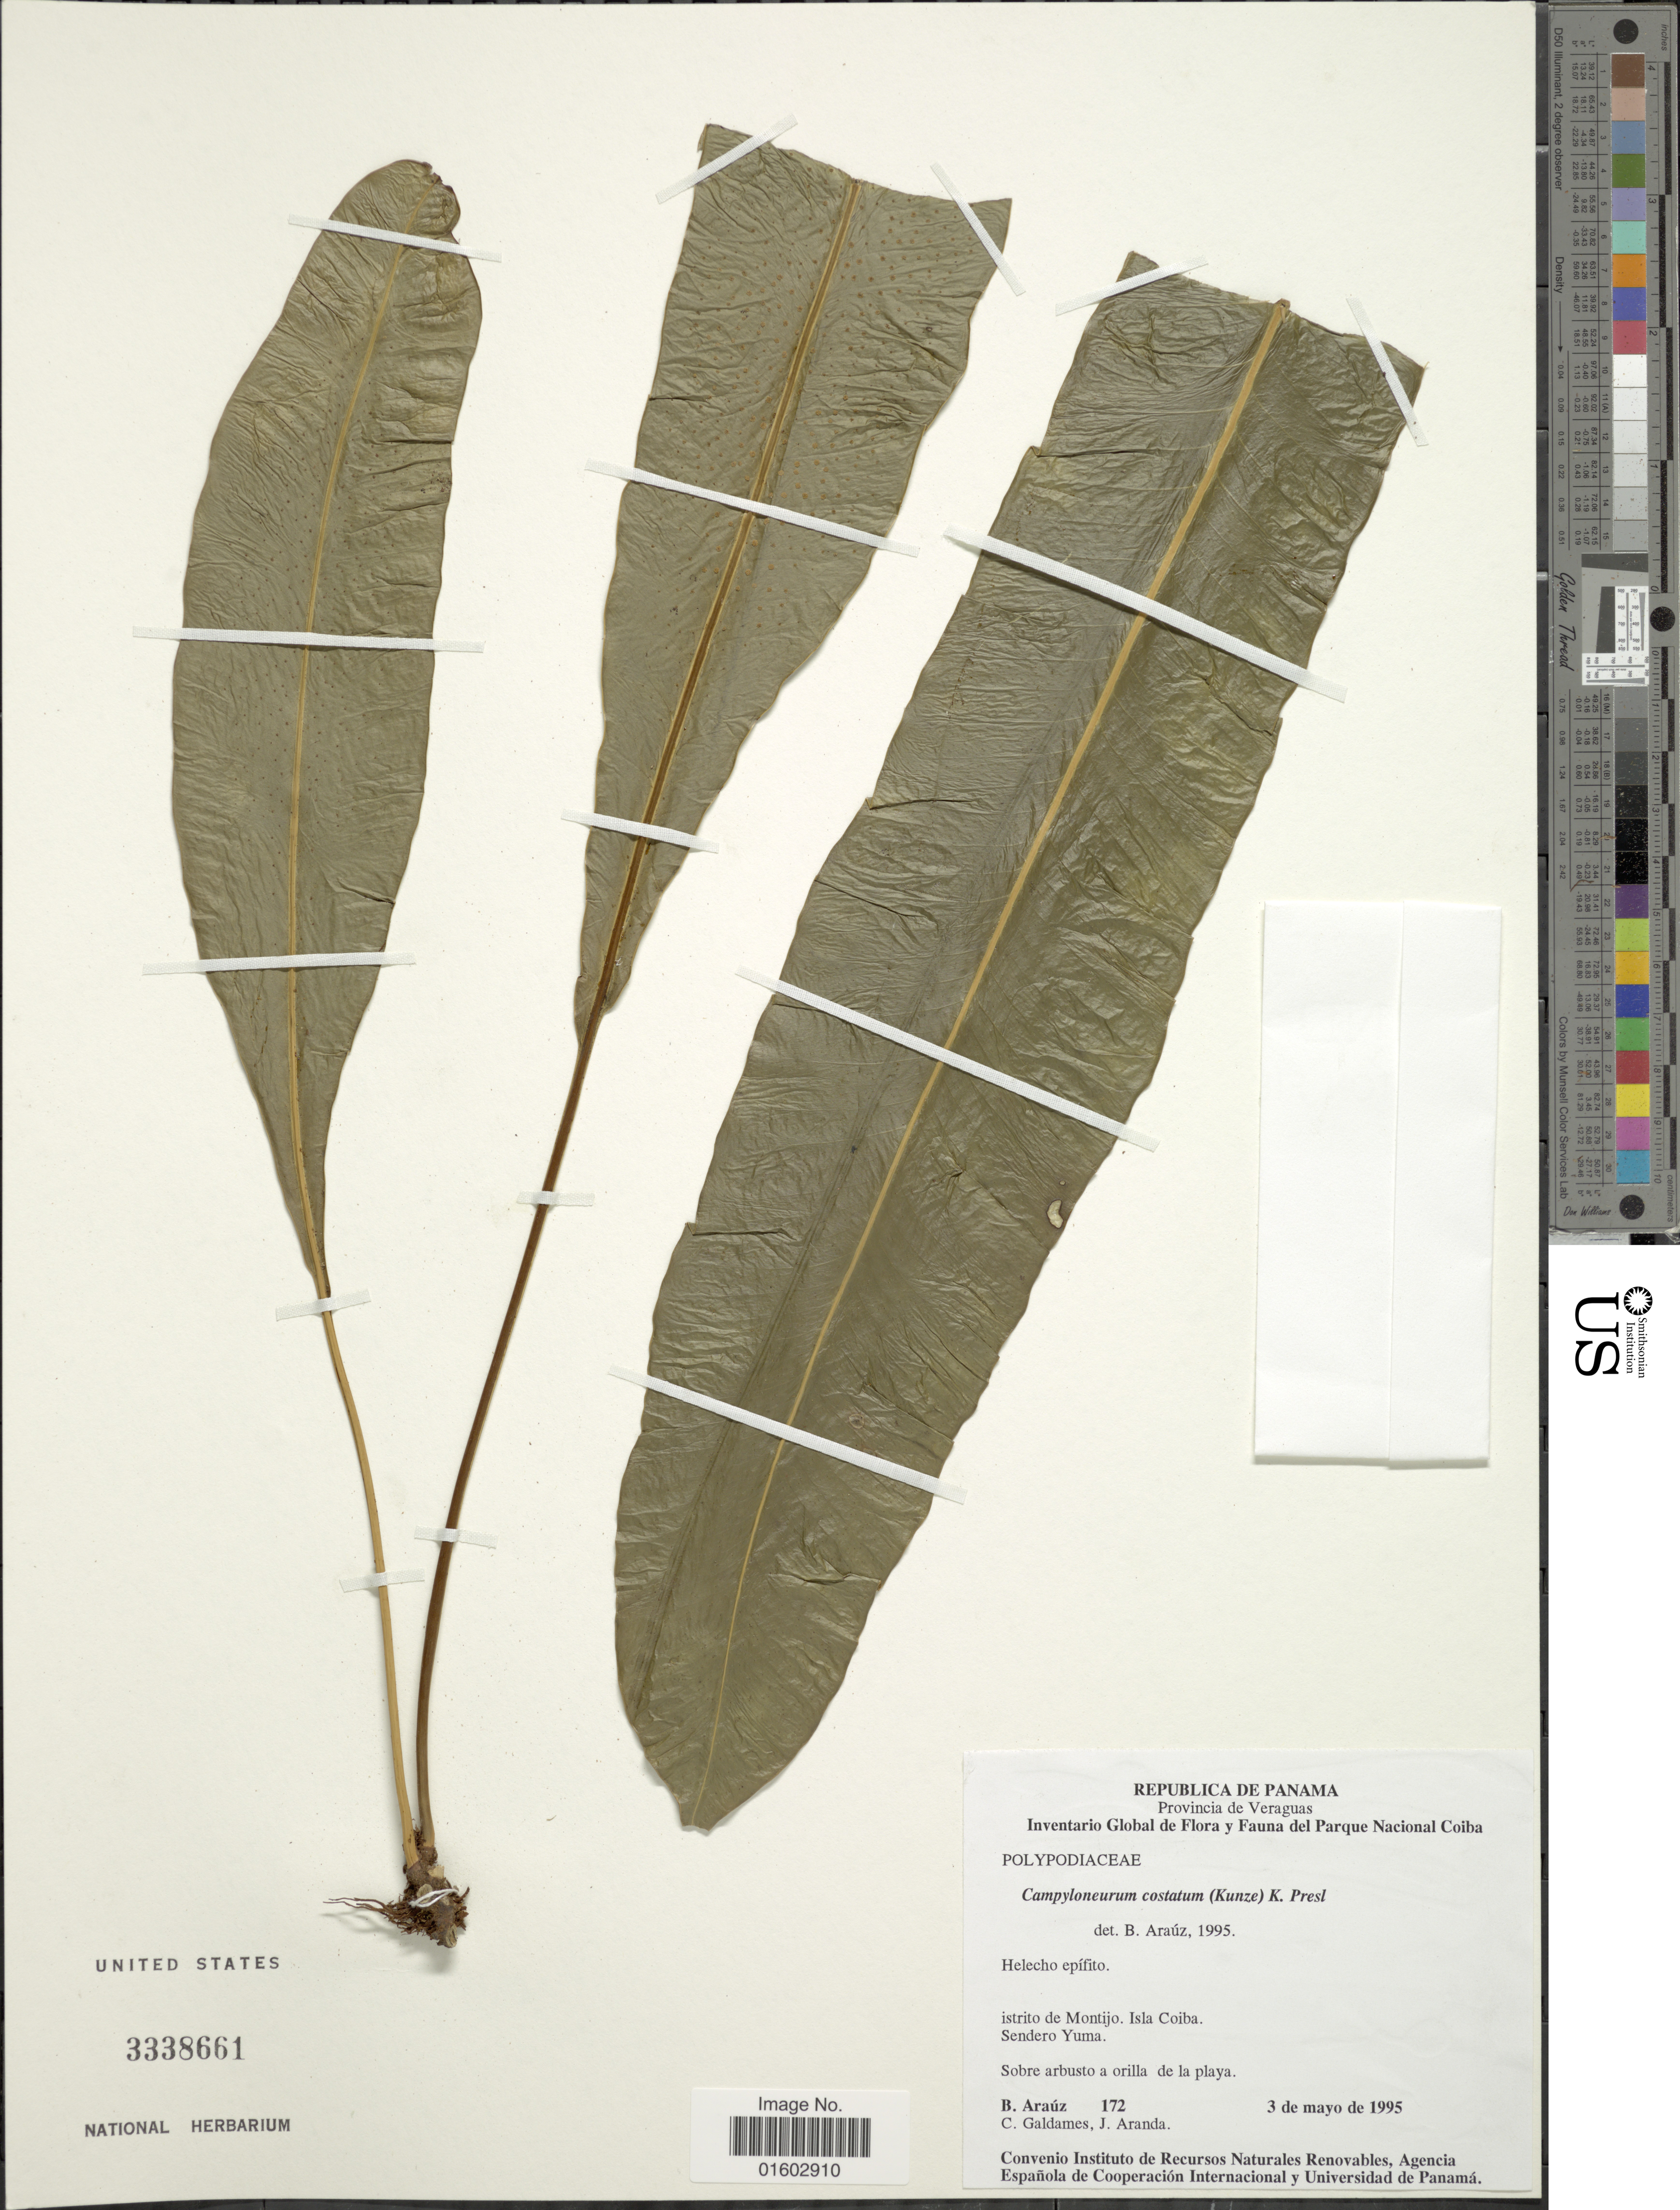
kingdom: Plantae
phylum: Tracheophyta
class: Polypodiopsida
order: Polypodiales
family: Polypodiaceae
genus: Campyloneurum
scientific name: Campyloneurum costatum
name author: (Kunze) C. Presl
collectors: B. Araúz, C. Galdames & J. Aranda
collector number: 172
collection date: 1995-05-03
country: Panama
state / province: Veraguas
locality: Provincia de Veraguas. Istrito de Montijo. Isla Coiba. Sendero Yuma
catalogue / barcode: US 3338661